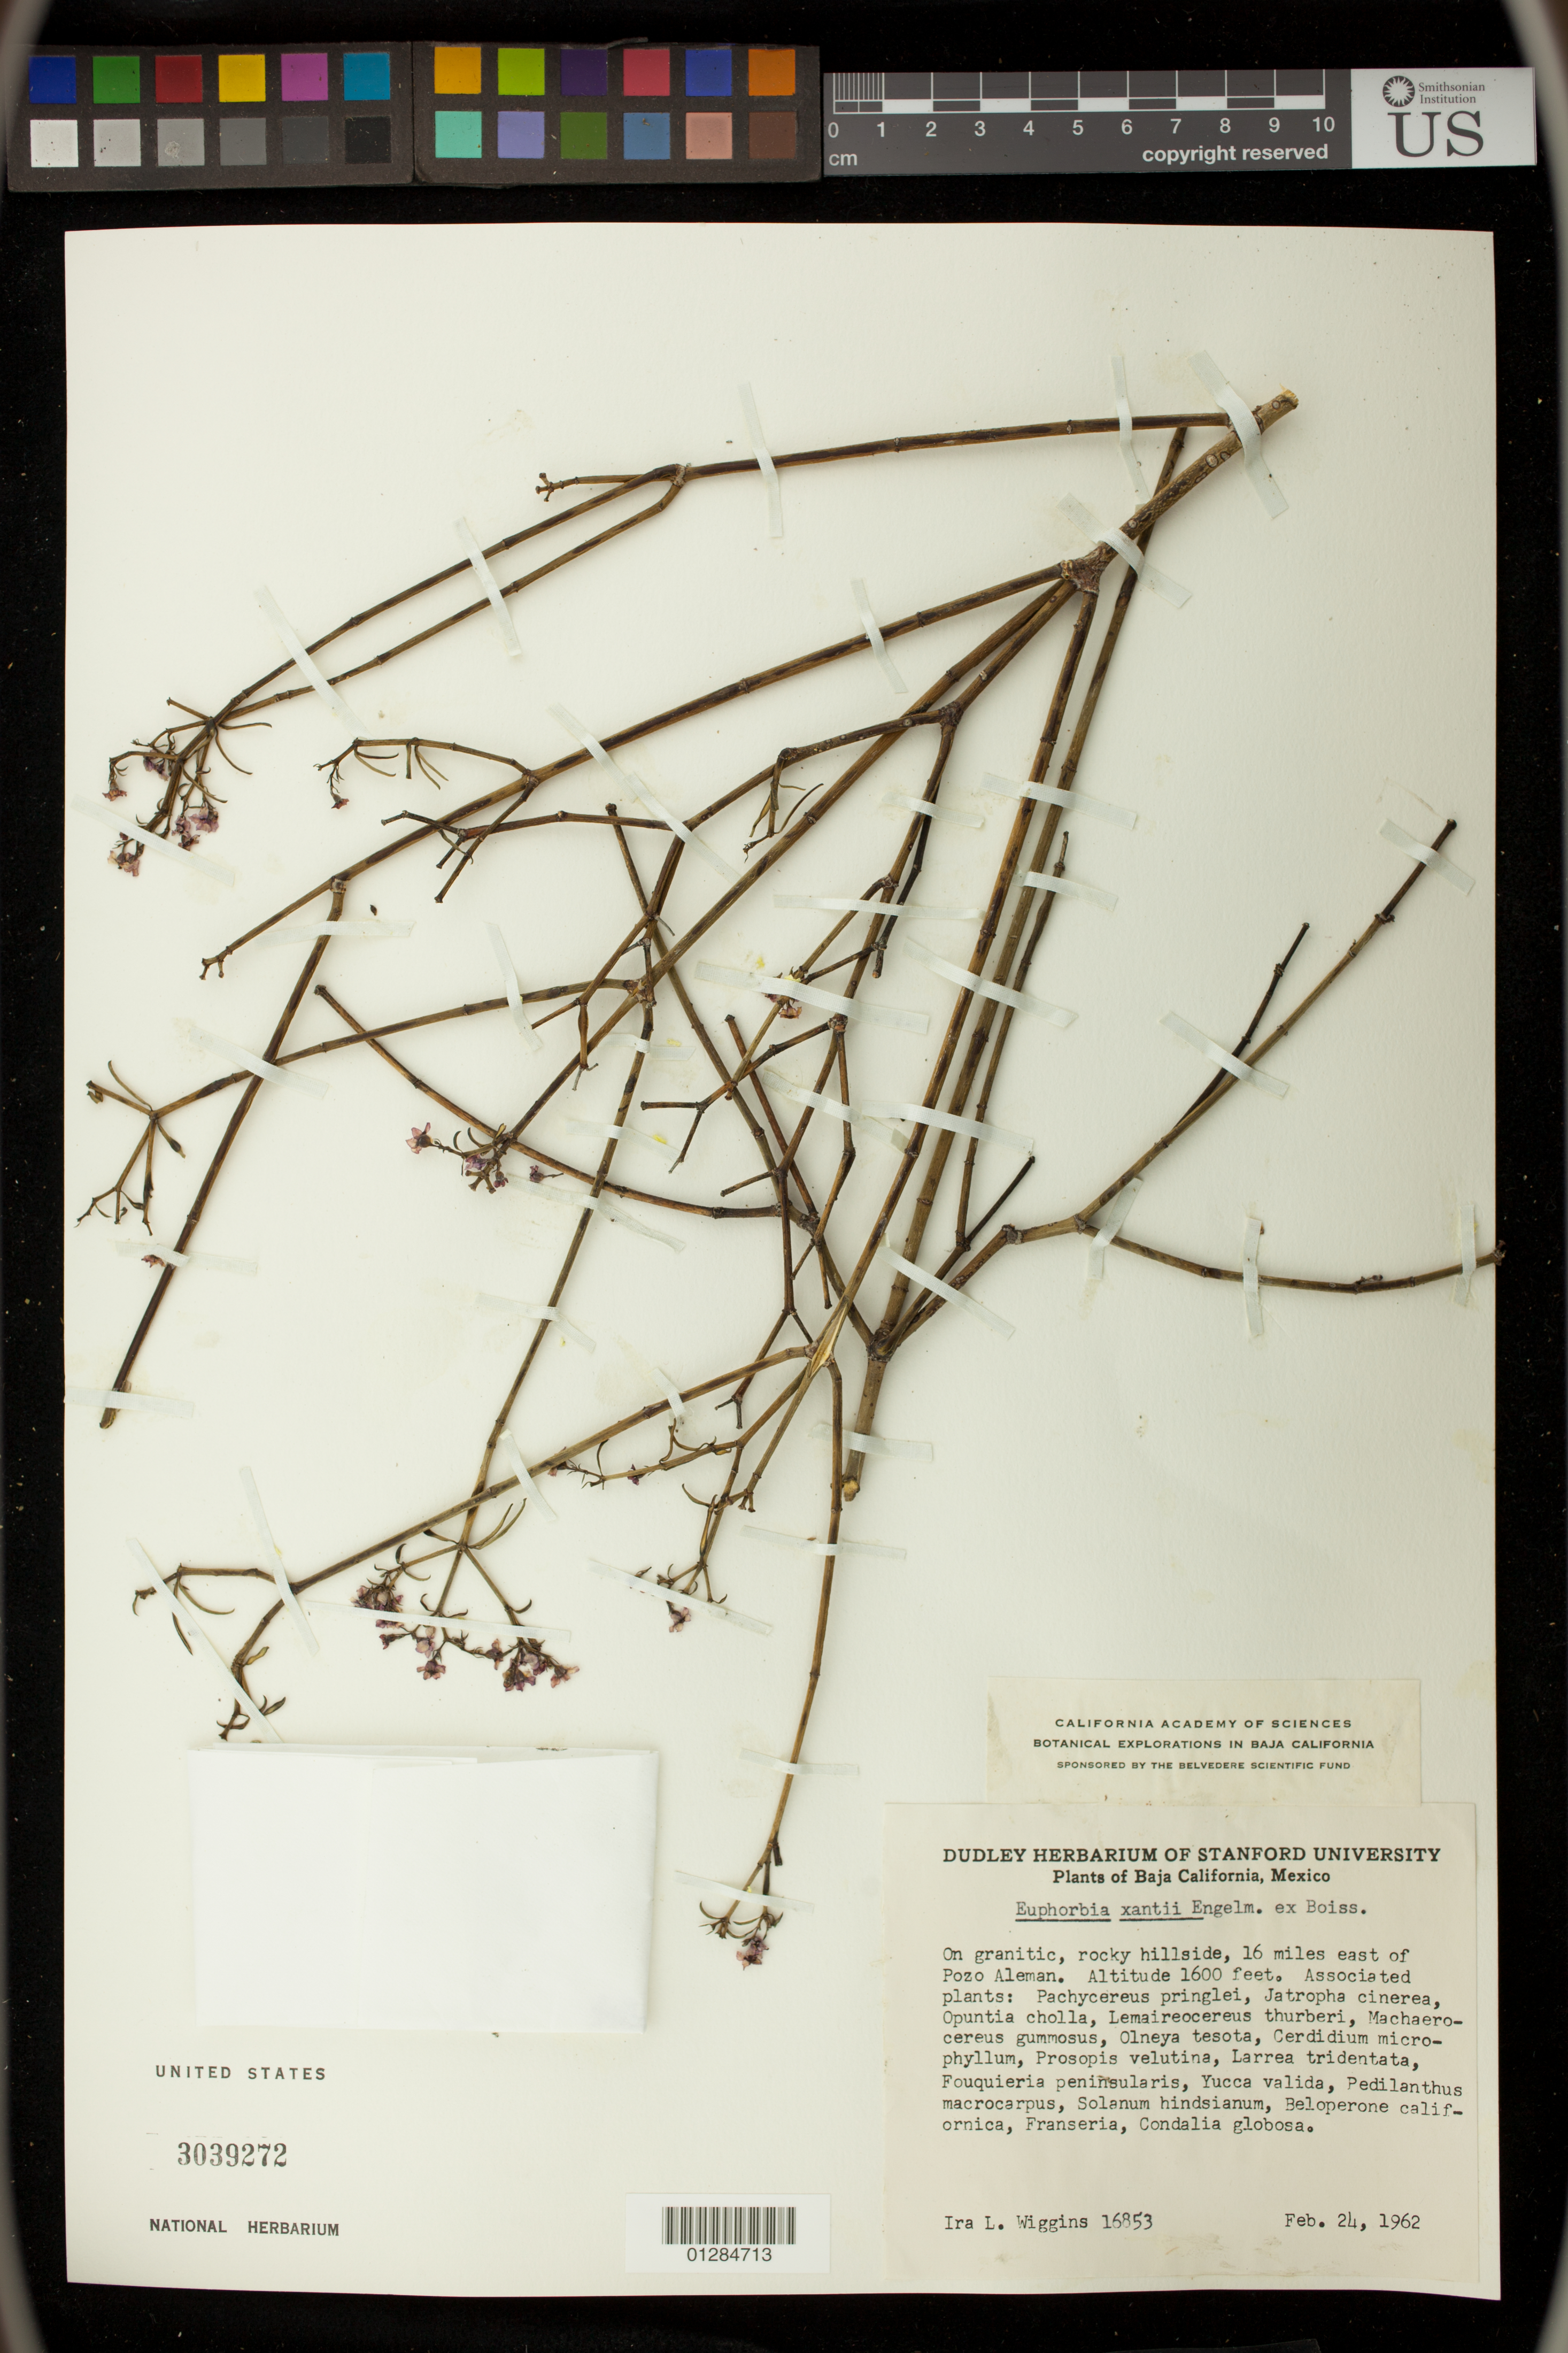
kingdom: Plantae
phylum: Tracheophyta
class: Magnoliopsida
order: Malpighiales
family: Euphorbiaceae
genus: Euphorbia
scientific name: Euphorbia xanti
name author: Engelm. ex Boiss.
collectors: I. L. Wiggins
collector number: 16853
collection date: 1962-02-24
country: Mexico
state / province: Baja California Norte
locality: hillside, 16 miles E of Pozo Aleman.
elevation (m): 488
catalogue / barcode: US 3039272